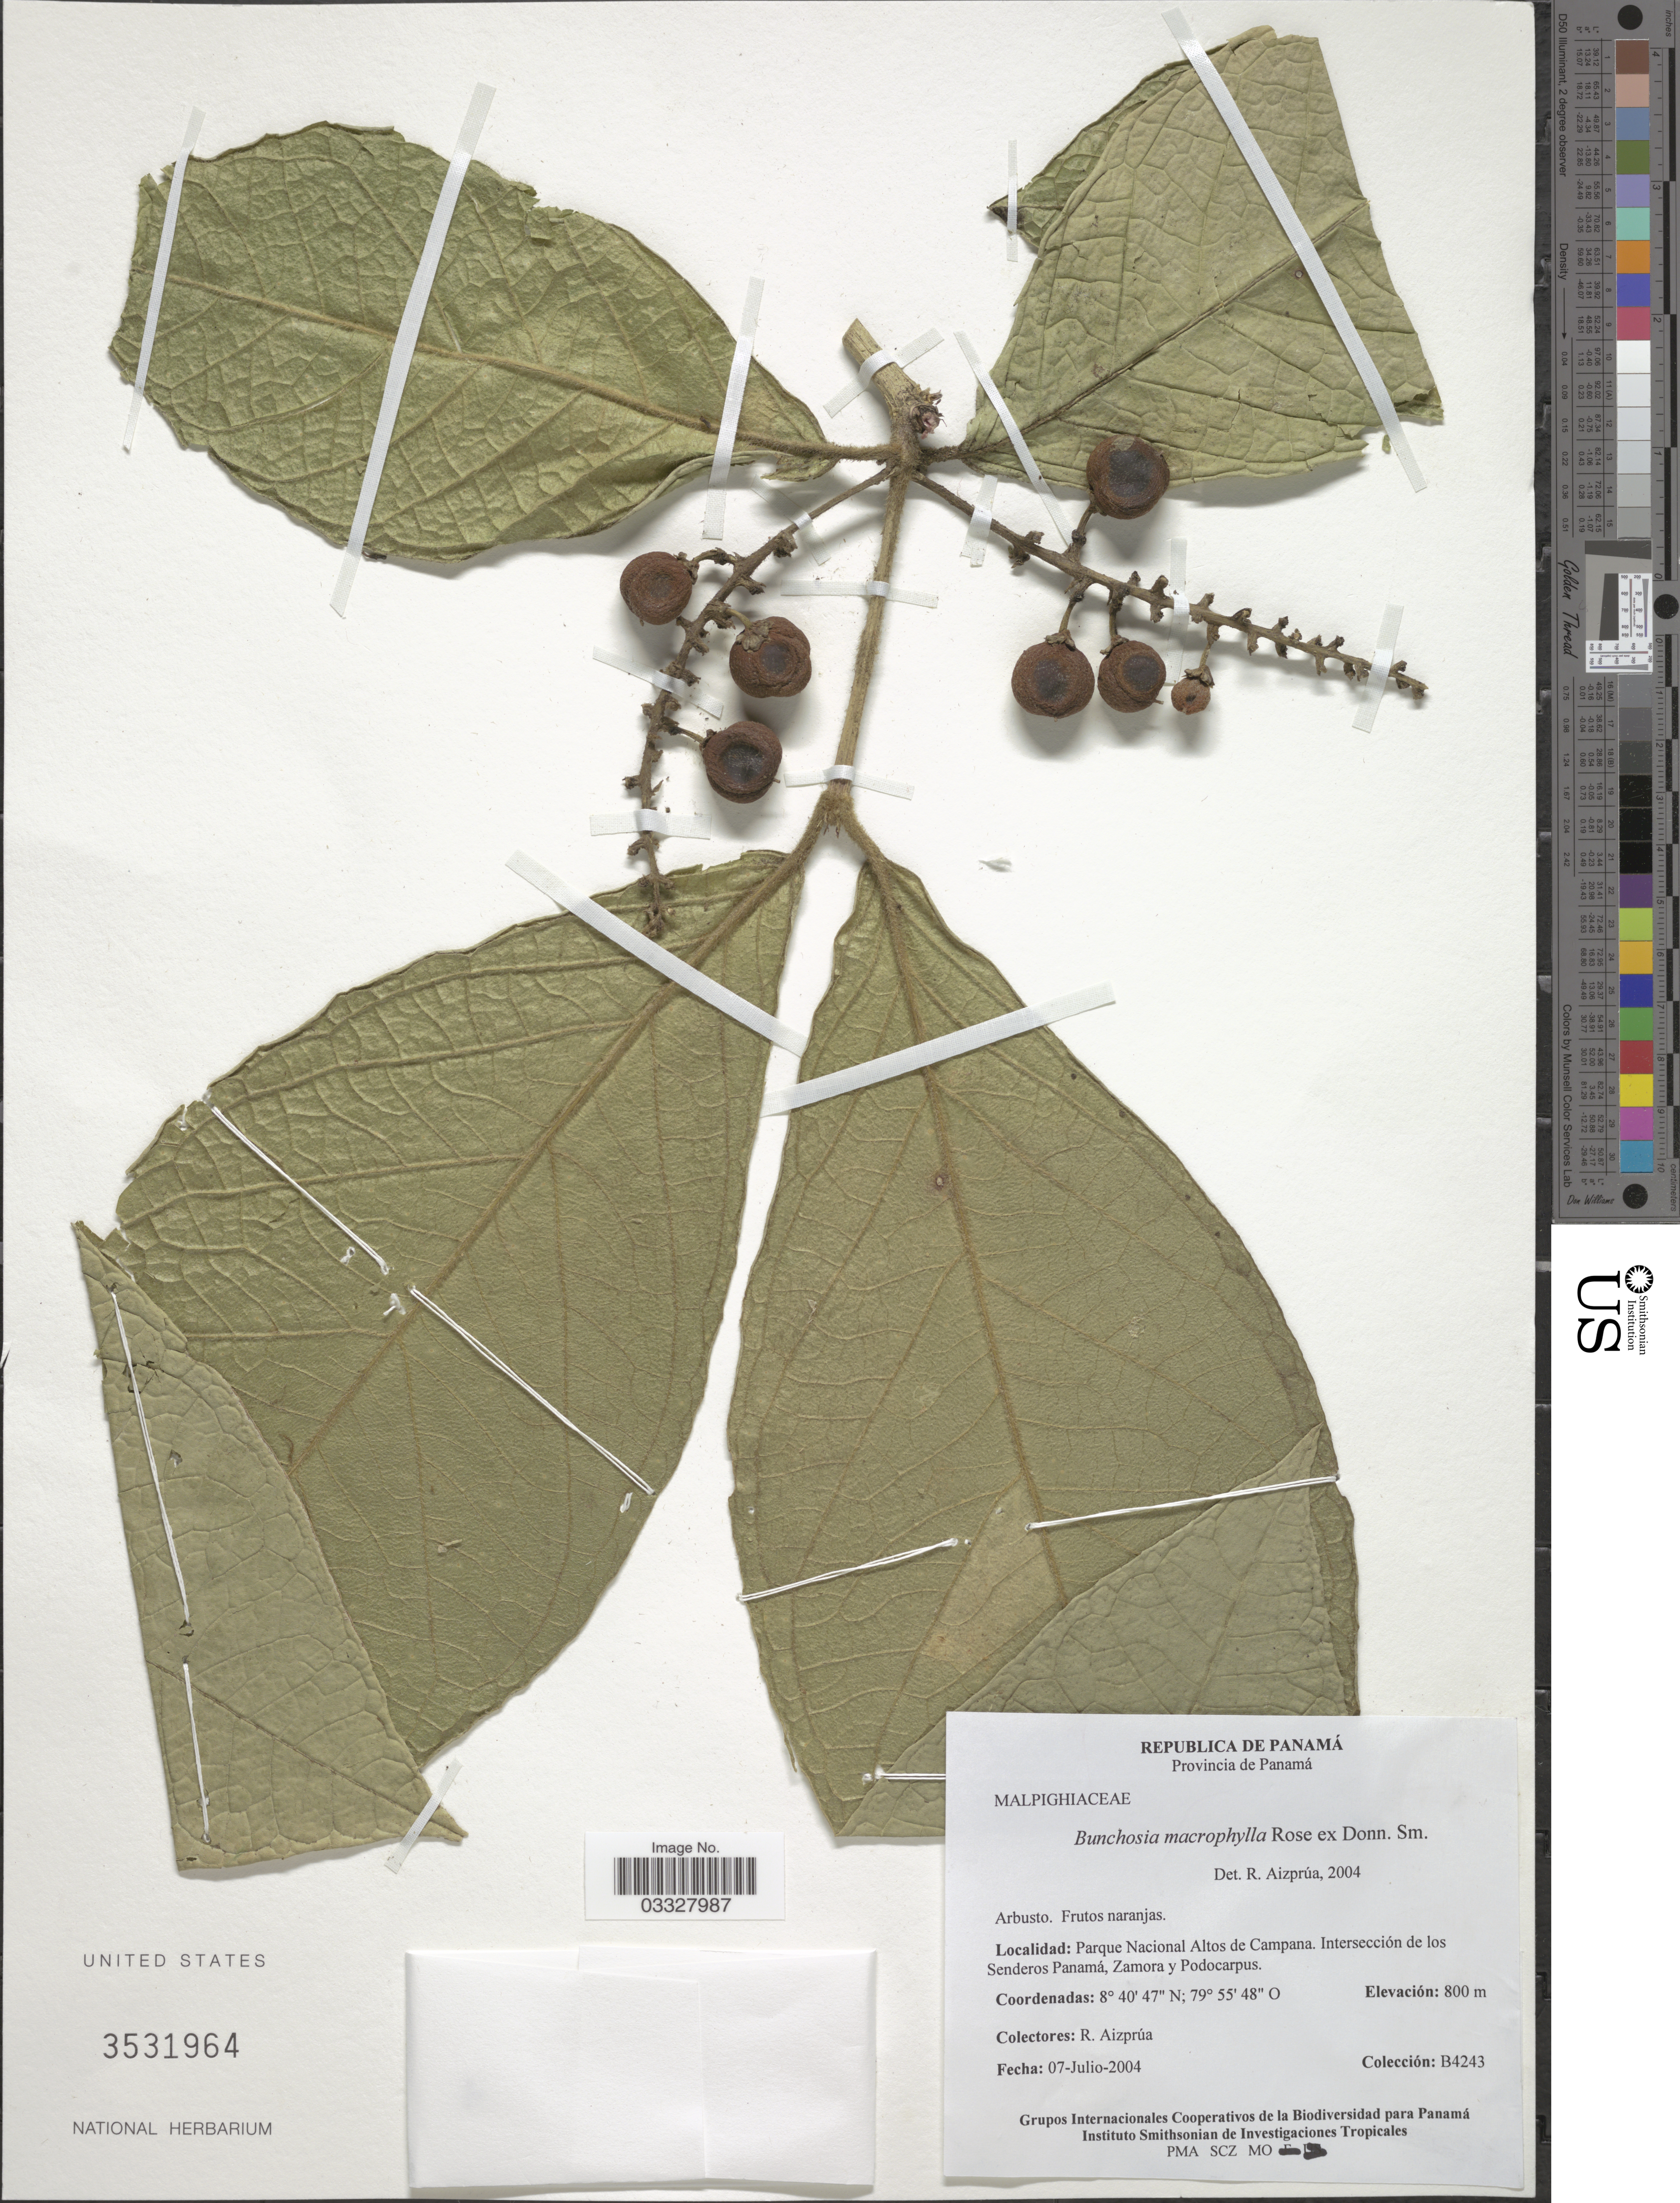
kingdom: Plantae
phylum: Tracheophyta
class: Magnoliopsida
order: Malpighiales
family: Malpighiaceae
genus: Bunchosia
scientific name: Bunchosia macrophylla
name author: Rose ex Donn. Sm. in Pittier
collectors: R. Aizprúa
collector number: B4243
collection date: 2004-07-07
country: Panama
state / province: Panamá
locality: Parque Nacional Altos de Campana. Intersección de los Senderos Panamá, Zamora y Podocarpus.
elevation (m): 800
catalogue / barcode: US 3531964